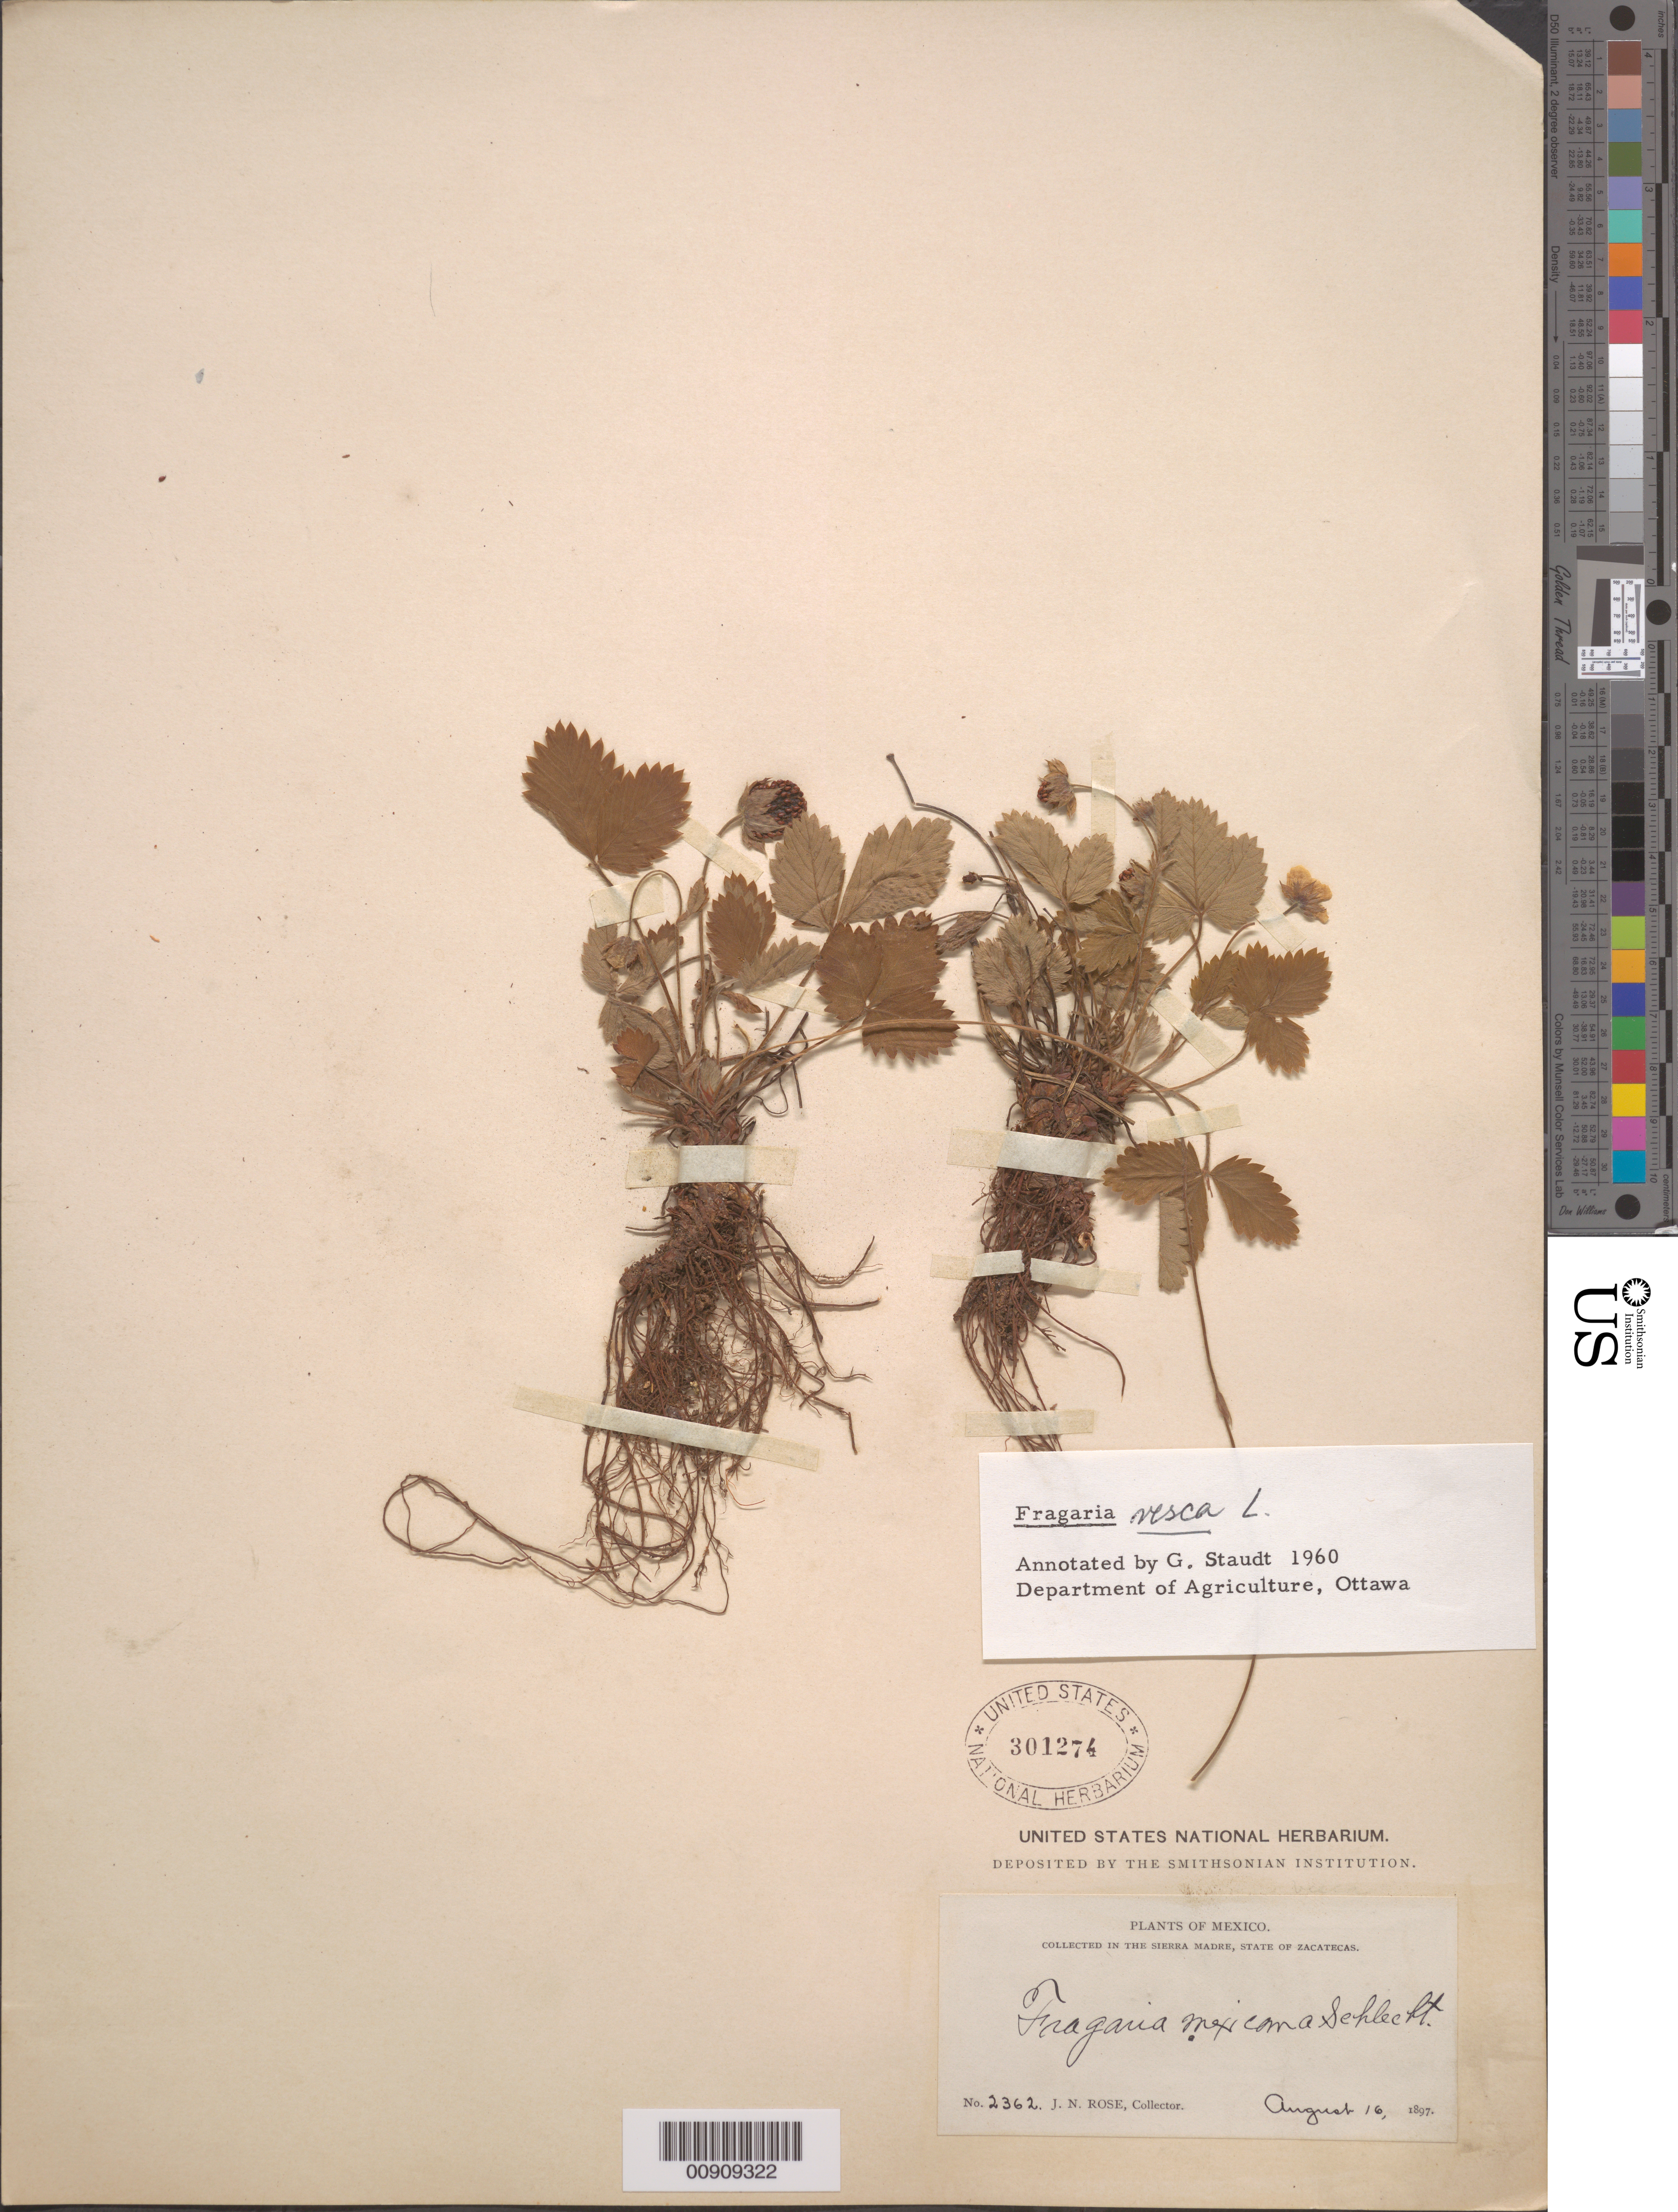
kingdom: Plantae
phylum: Tracheophyta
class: Magnoliopsida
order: Rosales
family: Rosaceae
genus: Fragaria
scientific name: Fragaria vesca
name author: L.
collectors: J. N. Rose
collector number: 2362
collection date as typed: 16 Aug 1897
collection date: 1897-08-16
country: Mexico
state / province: Zacatecas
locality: Sierra Madre, State of Zacatecas.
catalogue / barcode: US 301274